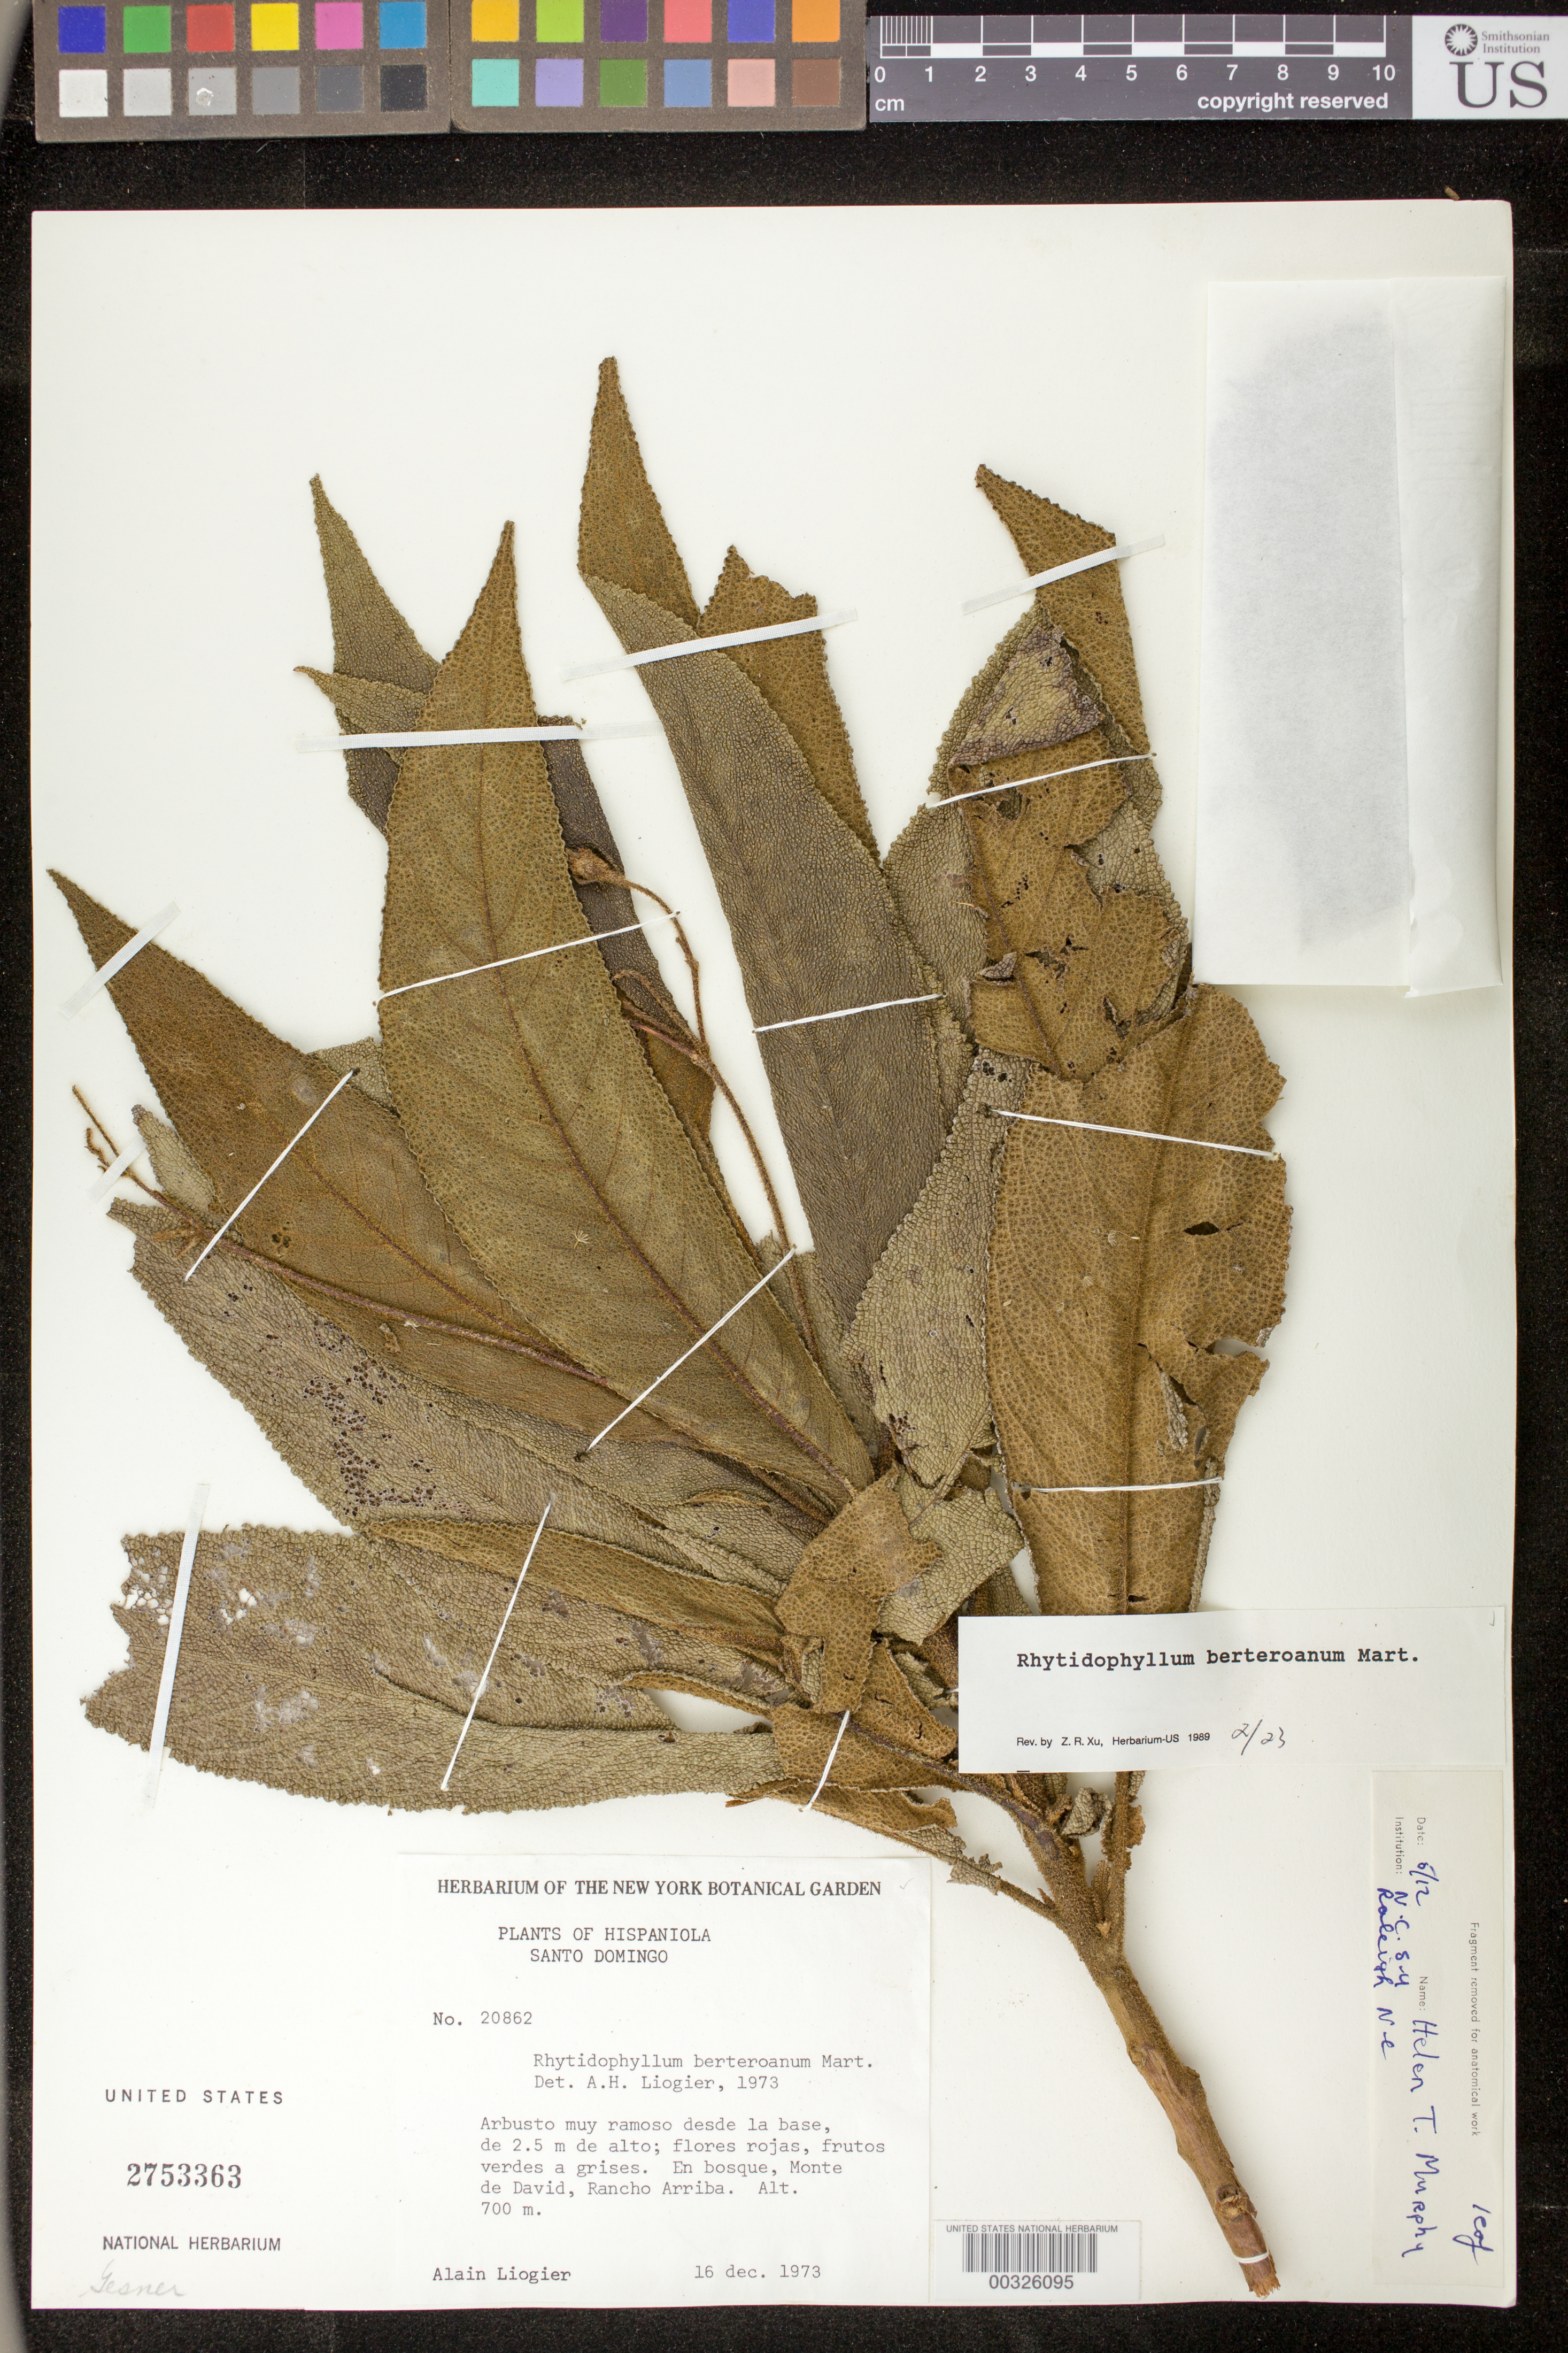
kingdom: Plantae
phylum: Tracheophyta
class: Magnoliopsida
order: Lamiales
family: Gesneriaceae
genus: Rhytidophyllum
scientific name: Rhytidophyllum berteroanum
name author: Mart.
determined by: Skog, Laurence E.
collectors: A. H. Liogier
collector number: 20862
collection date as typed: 16 Dec 1973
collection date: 1973-12-16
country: Dominican Republic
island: Hispaniola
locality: Monte de David, Rancho Arriba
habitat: En bosque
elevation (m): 700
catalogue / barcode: US 2753363